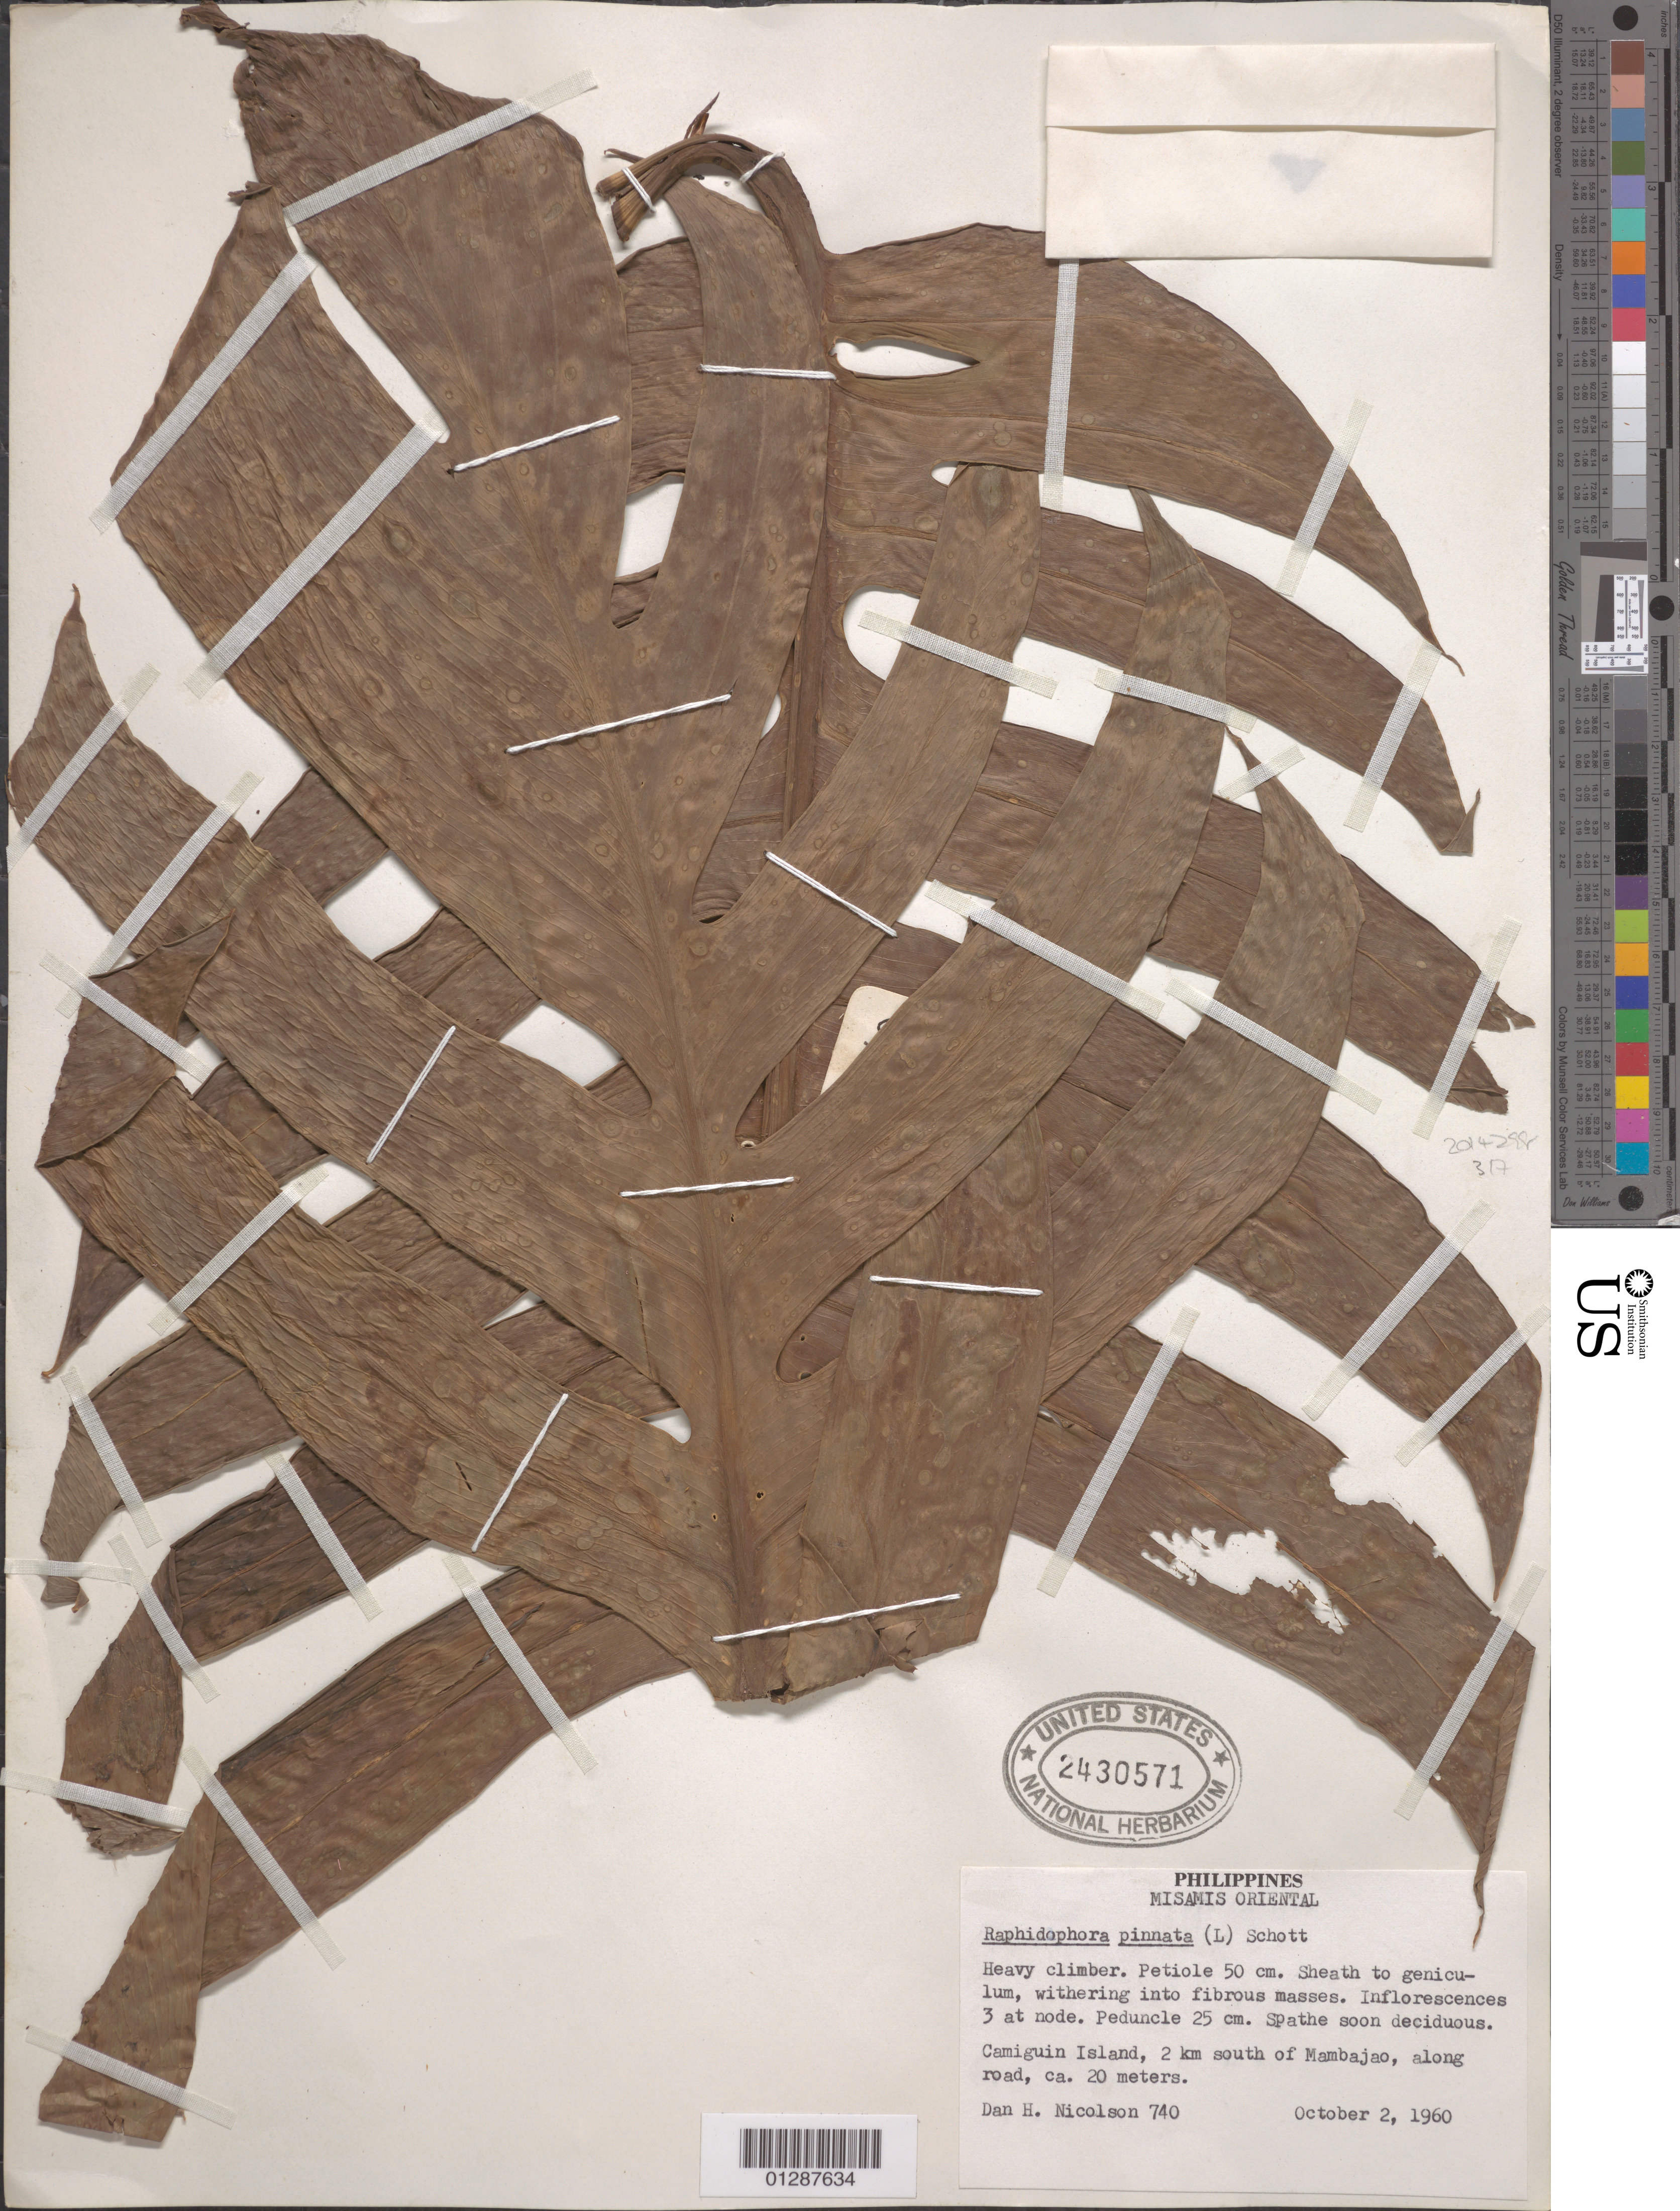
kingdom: Plantae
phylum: Tracheophyta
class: Liliopsida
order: Alismatales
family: Araceae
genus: Epipremnum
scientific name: Epipremnum pinnatum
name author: (L.) Engl.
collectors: D. H. Nicolson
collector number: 740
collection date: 1960-10-02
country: Philippines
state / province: Northern Mindanao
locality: Misamis Oriental. Camiguin Island, 2 km south of Mambajao, along road.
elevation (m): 20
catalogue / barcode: US 2430571